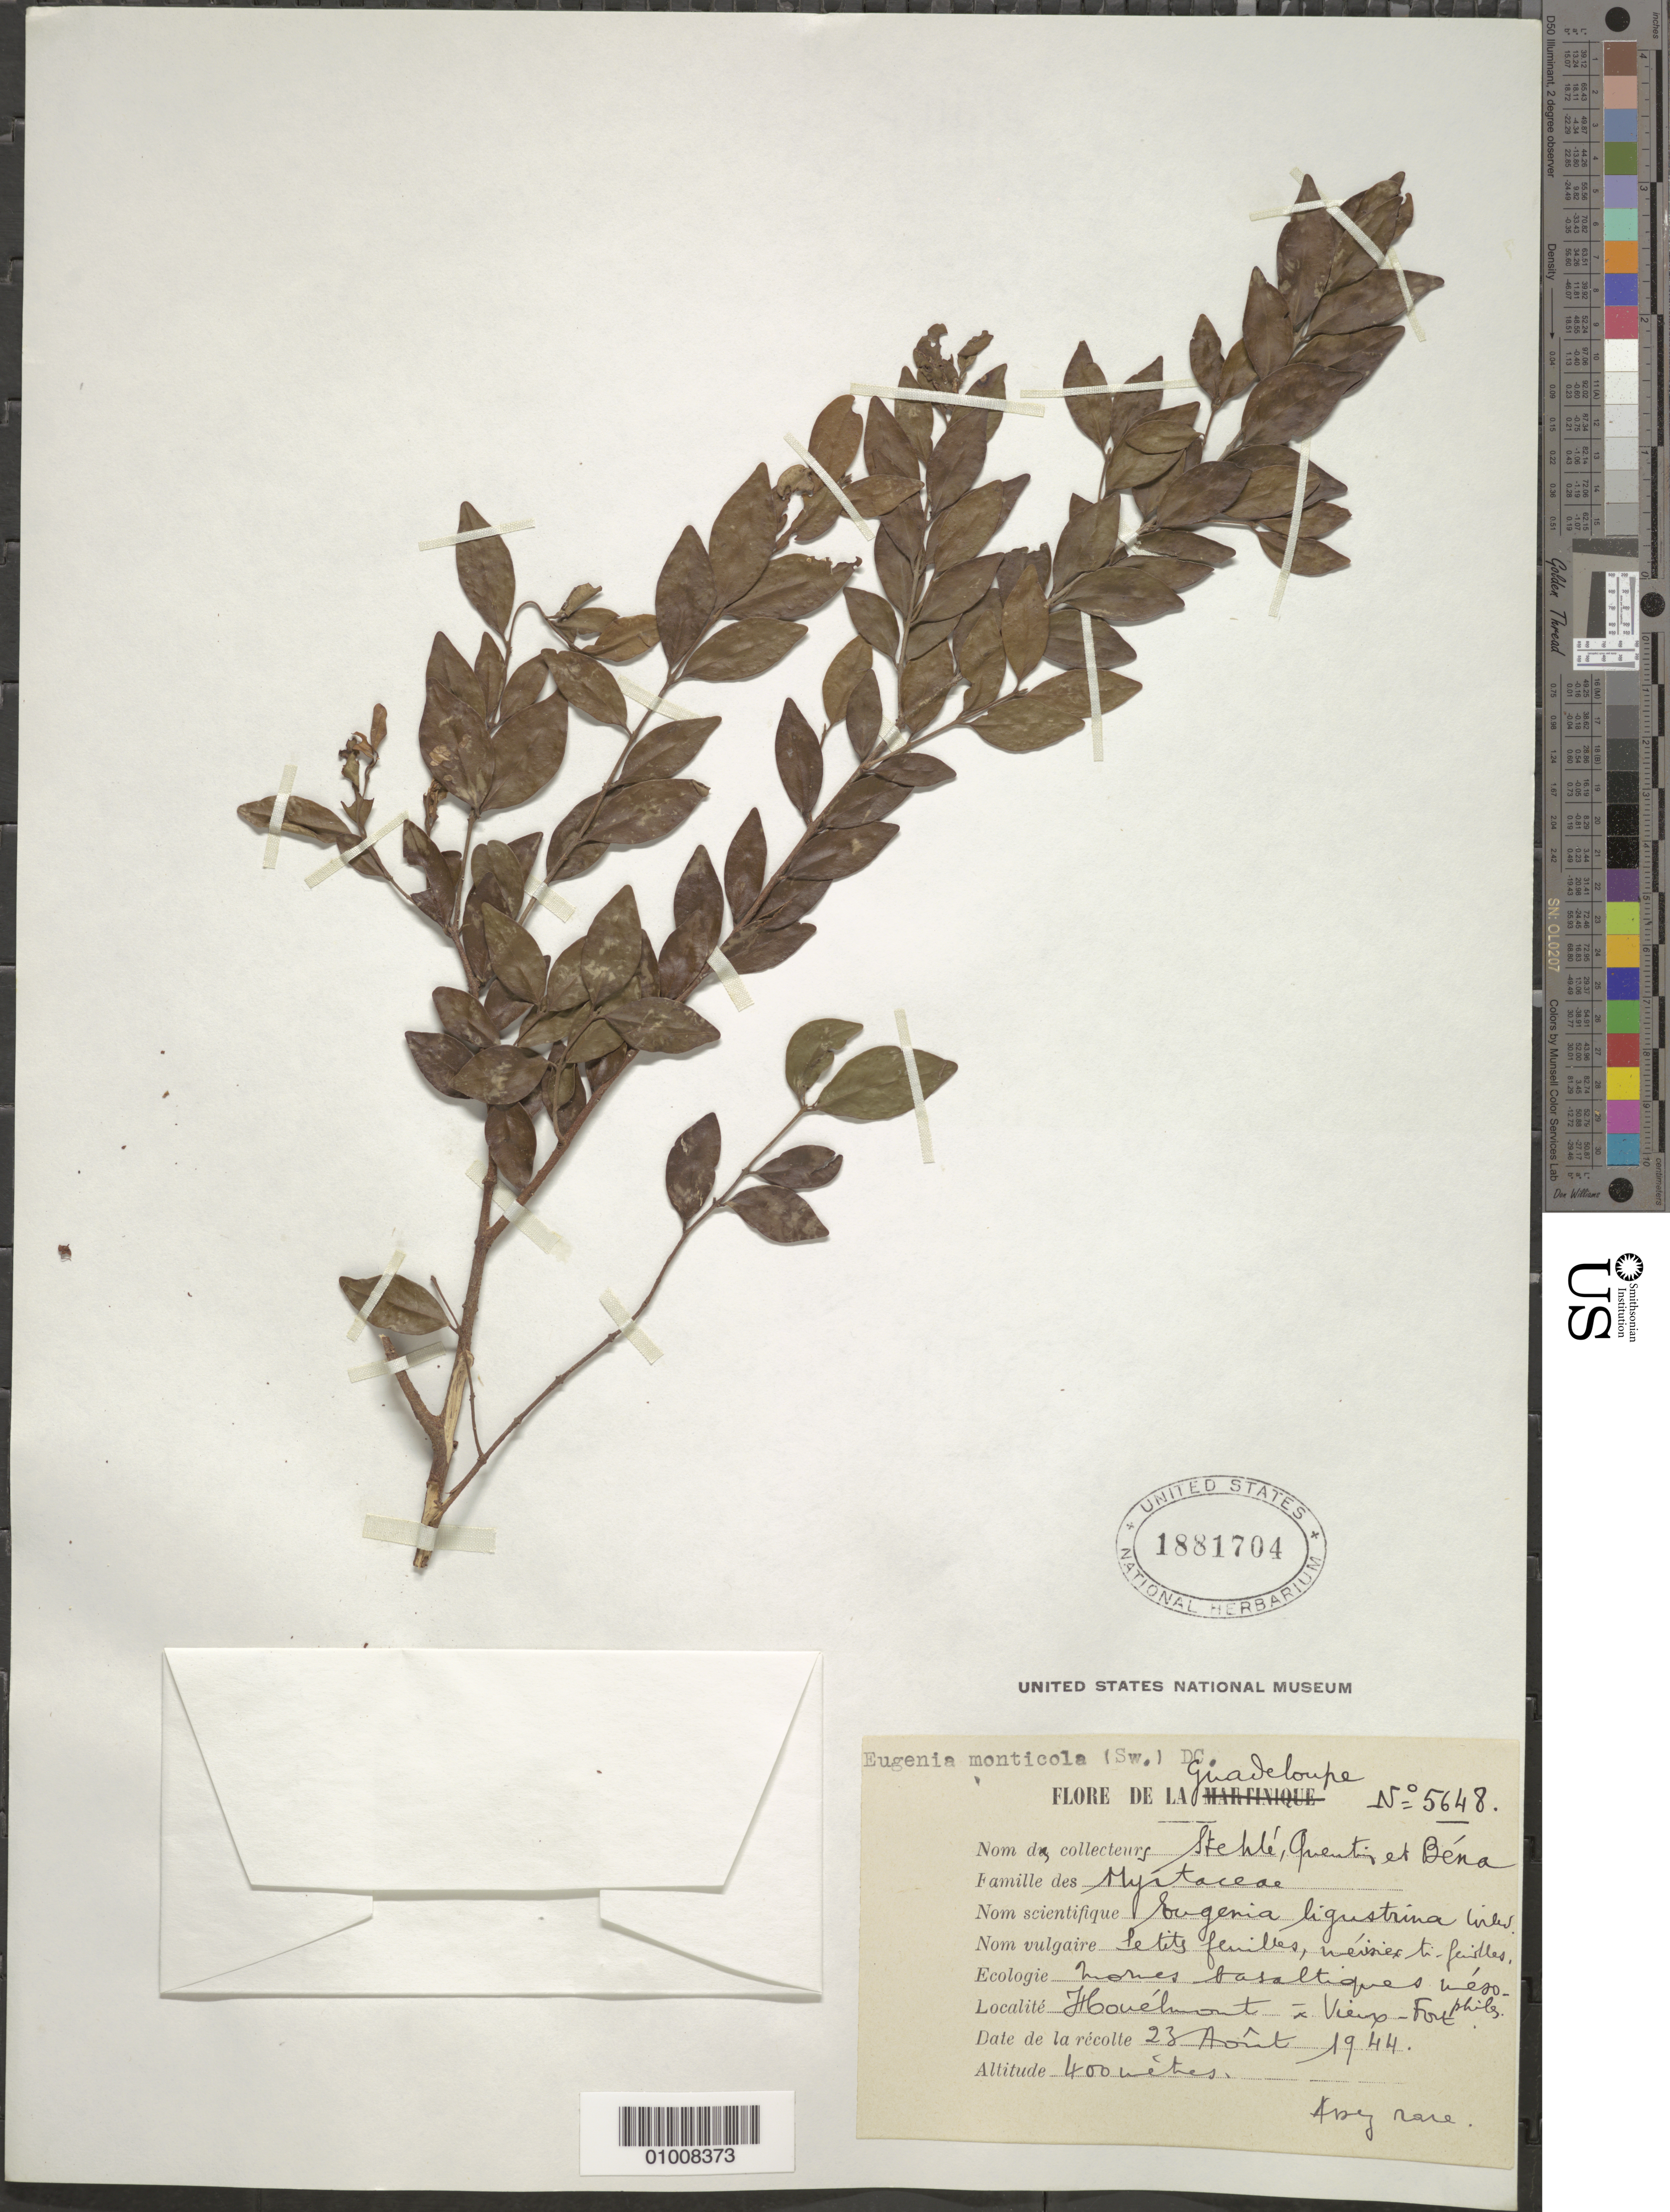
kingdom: Plantae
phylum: Tracheophyta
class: Magnoliopsida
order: Myrtales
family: Myrtaceae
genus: Eugenia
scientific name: Eugenia monticola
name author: (Sw.) DC.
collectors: H. Stehlé, R. Quentin & R. Béna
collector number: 5648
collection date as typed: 23 Aug 1944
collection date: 1944-08-23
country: Guadeloupe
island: Basse Terre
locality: Houélmont to Vieux-Fort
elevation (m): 400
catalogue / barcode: US 1881704